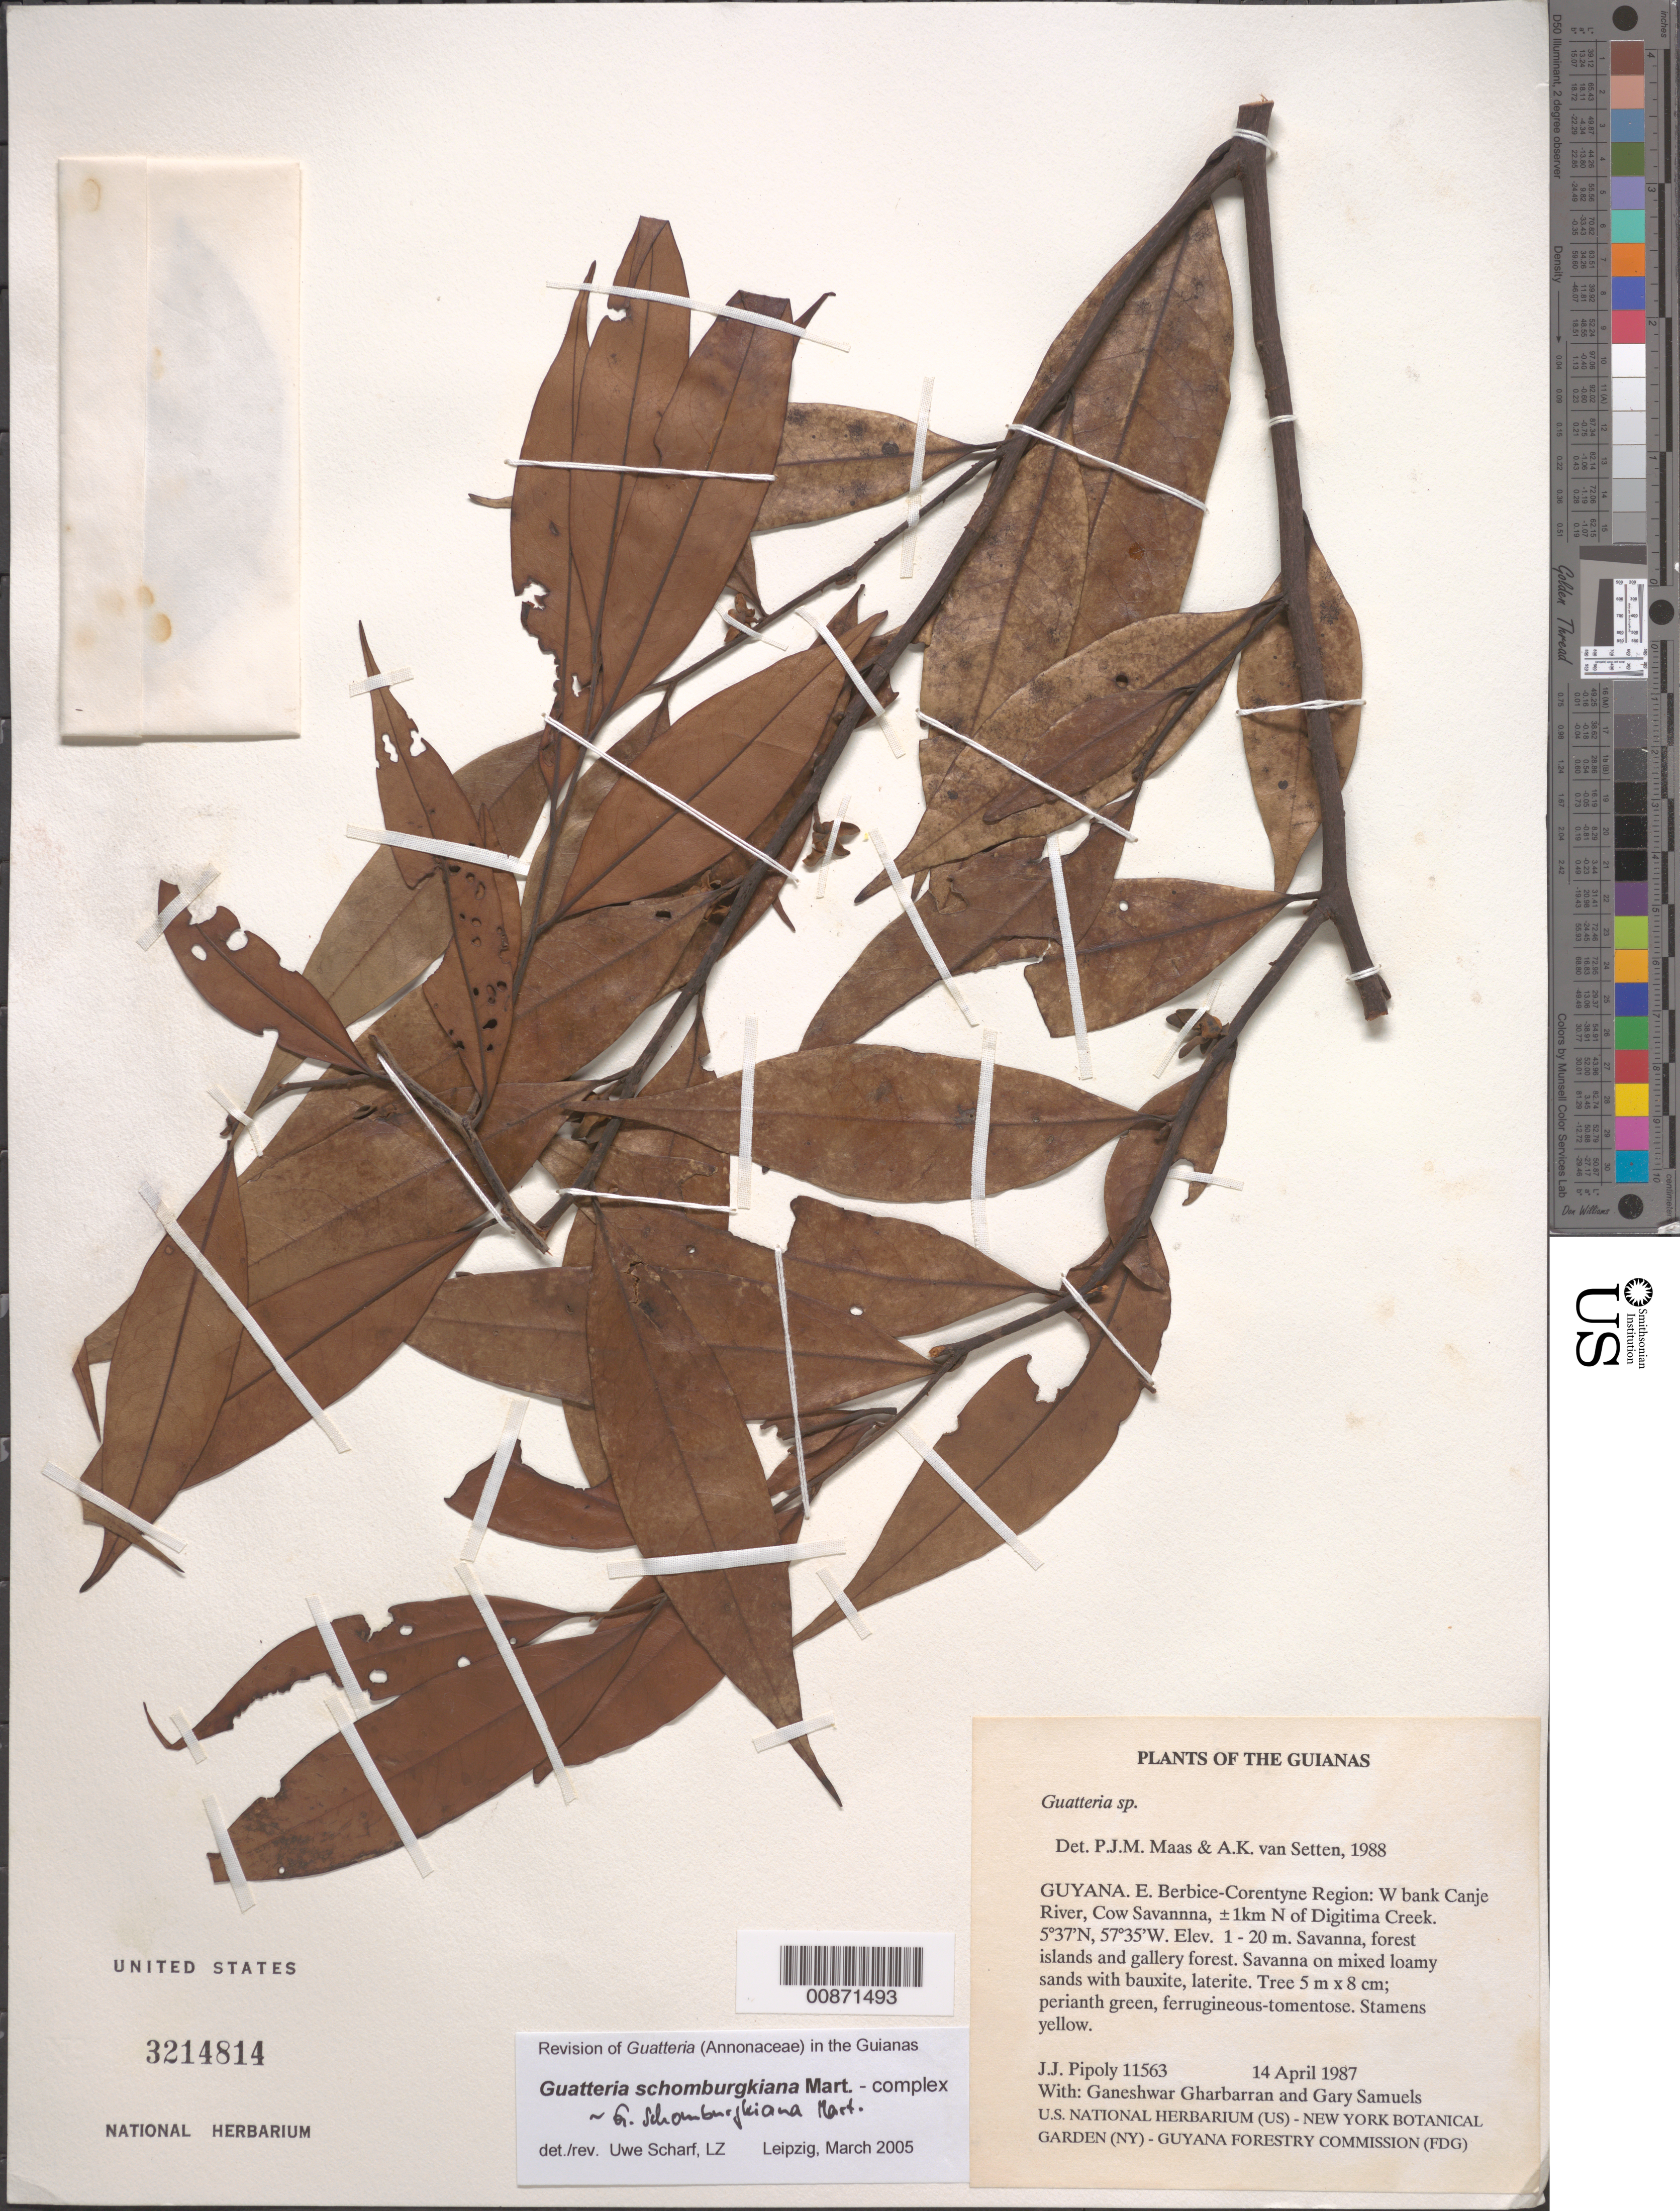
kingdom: Plantae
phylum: Tracheophyta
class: Magnoliopsida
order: Magnoliales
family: Annonaceae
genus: Guatteria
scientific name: Guatteria schomburgkiana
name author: Mart.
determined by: Scharf, U.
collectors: J. J. Pipoly, G. Gharbarran & G. Samuels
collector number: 11563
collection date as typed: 14 April 1987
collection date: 1987-04-14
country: Guyana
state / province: E. Berbice-Corentyne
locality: W bank Canje River, Cow Savanna, ±1km N of Digitima Creek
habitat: Savanna, forest islands and gallery forest. Savanna on mixed loamy sands with bauxite, laterite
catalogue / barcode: US 3214814